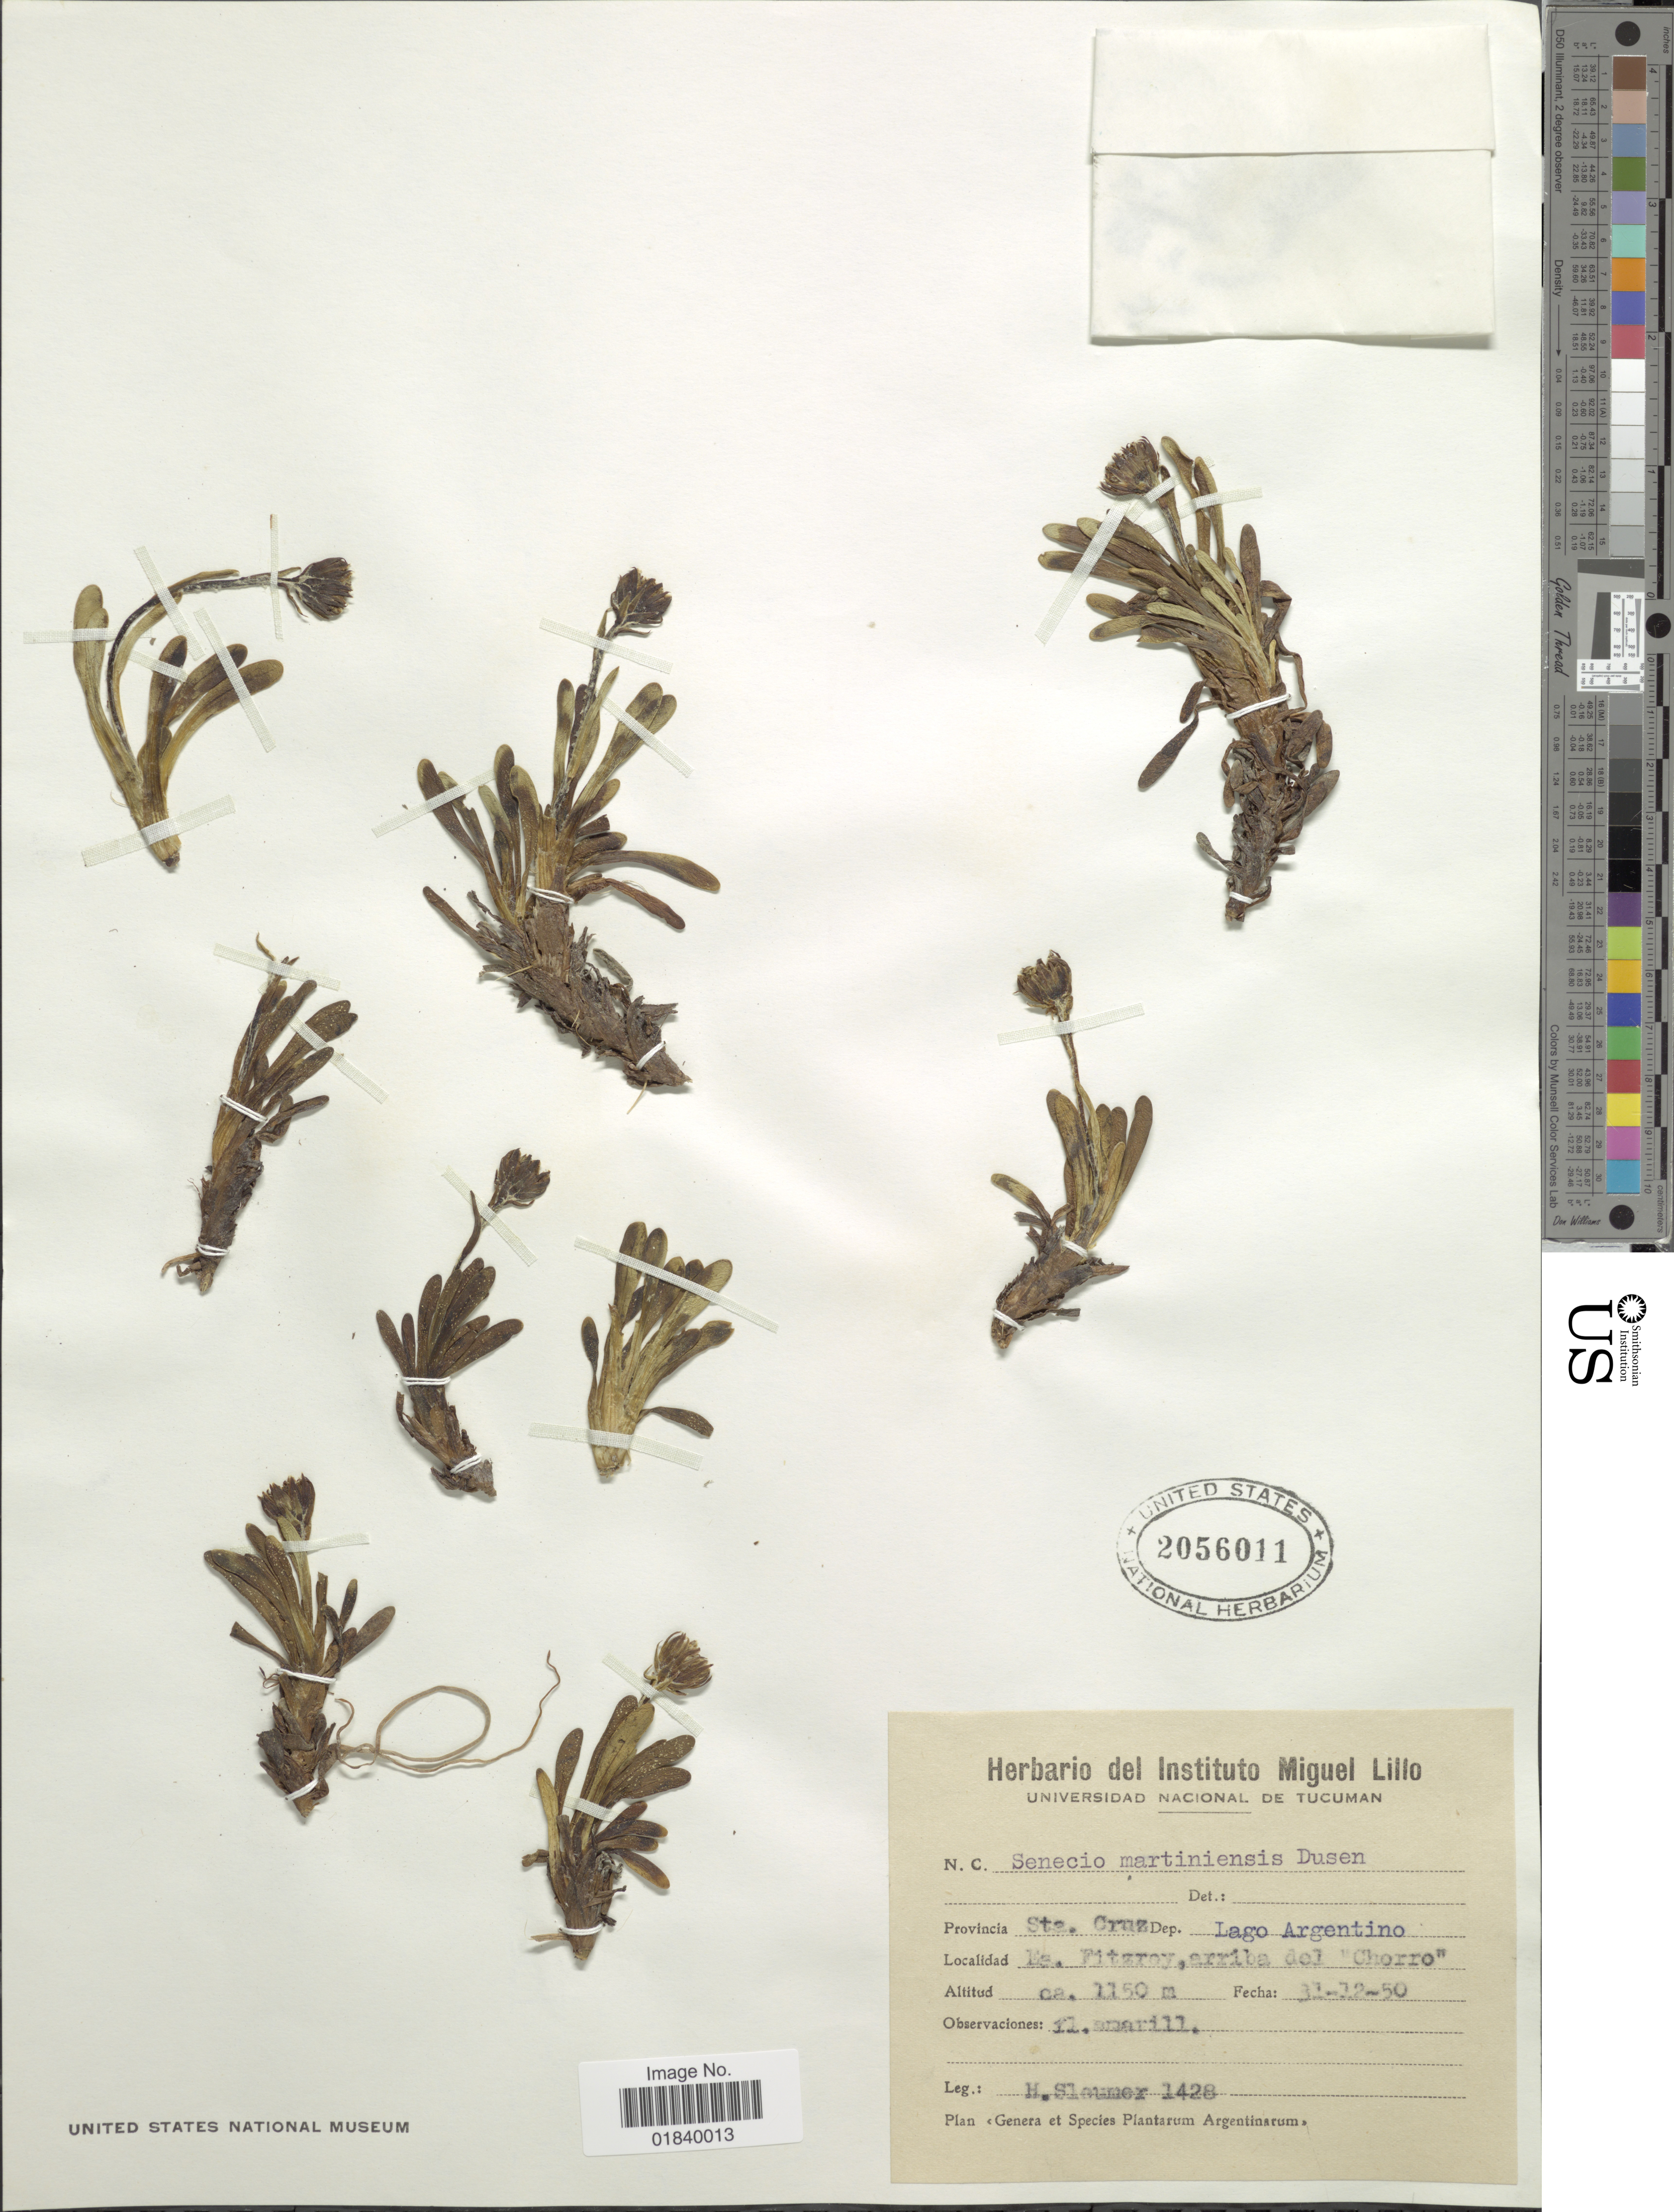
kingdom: Plantae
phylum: Tracheophyta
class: Magnoliopsida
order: Asterales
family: Asteraceae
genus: Senecio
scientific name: Senecio martiniensis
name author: Dusén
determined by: Salomon, Luciana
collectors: H. O. Sleumer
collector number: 1428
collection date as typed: Transcribed d/m/y: 31/12/50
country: Argentina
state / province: Santa Cruz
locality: Provincia Sta. Cruz. Lago Argentino. Ea. Fitzroy, arriba del "Chorro"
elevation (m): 1150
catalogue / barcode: US 2056011